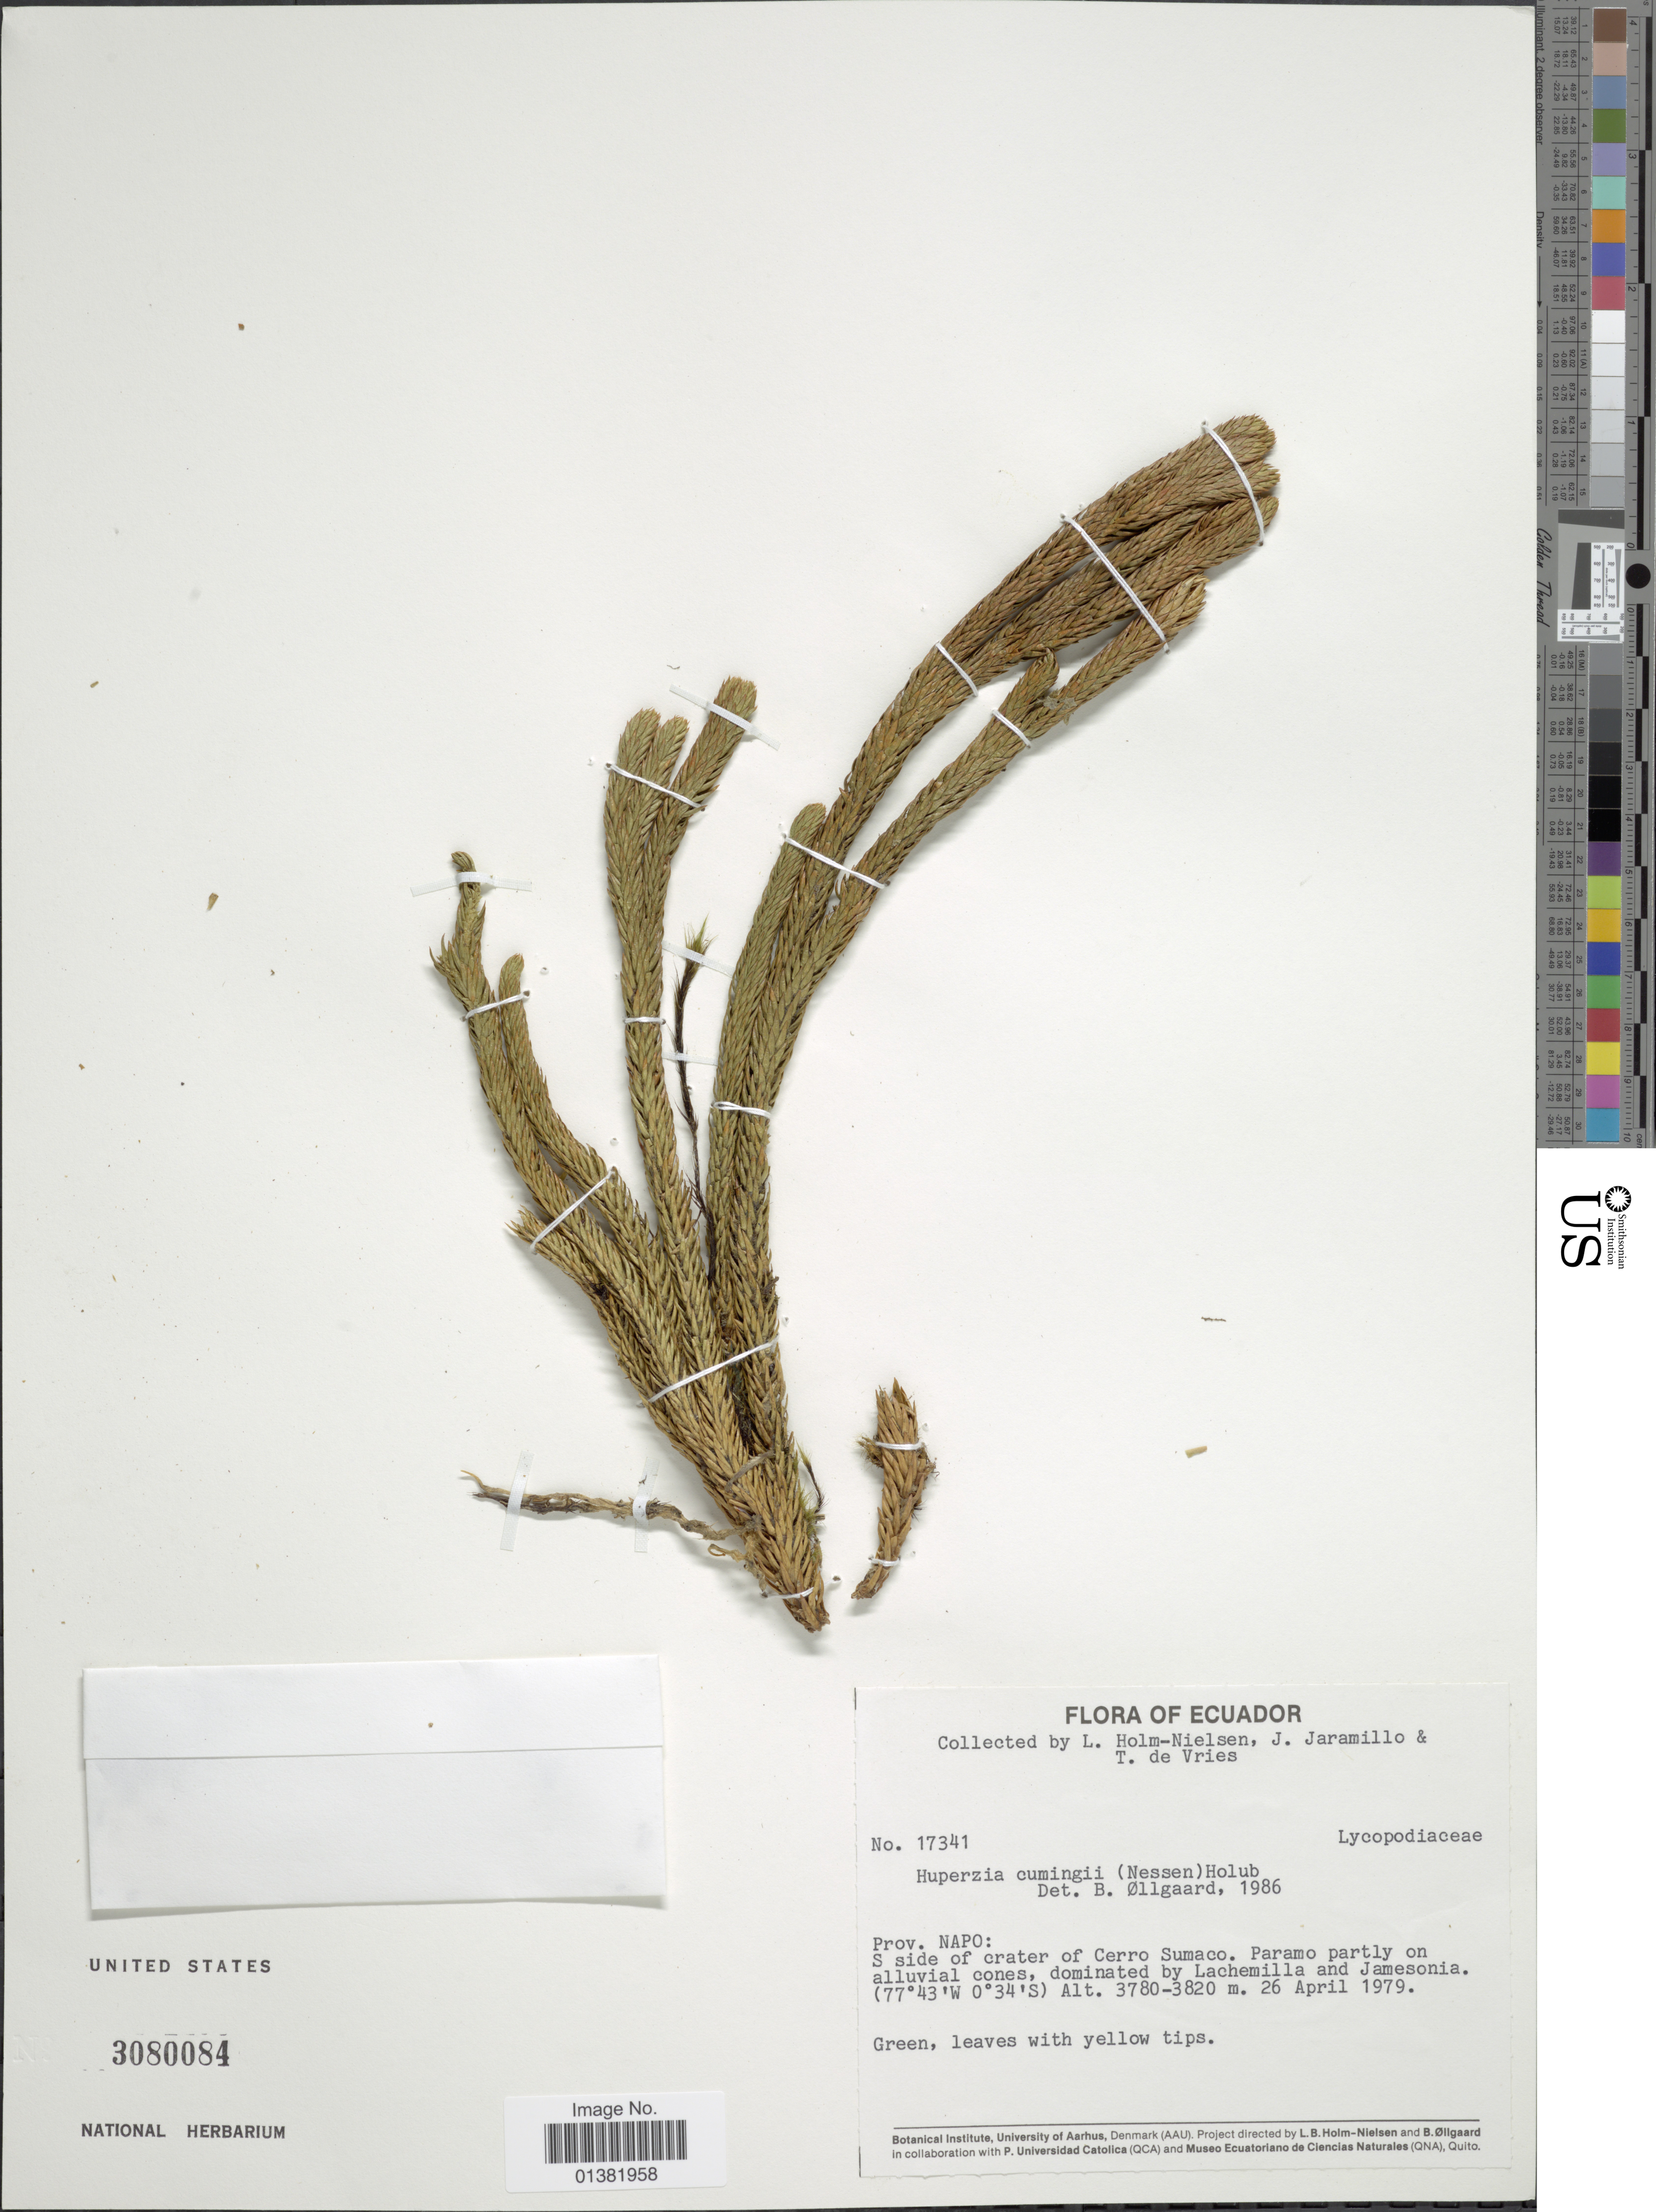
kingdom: Plantae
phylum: Tracheophyta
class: Lycopodiopsida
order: Lycopodiales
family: Lycopodiaceae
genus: Phlegmariurus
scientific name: Phlegmariurus cumingii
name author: (Nessel) B. Øllg.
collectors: L. B. Holm-Nielsen, Jaramillo, -- & T. de Vries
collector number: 17341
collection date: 1979-04-26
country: Ecuador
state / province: Napo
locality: S side of crater of Cerro Sumaco. Paramo partly on alluvial cones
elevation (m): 3780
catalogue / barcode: US 3080084